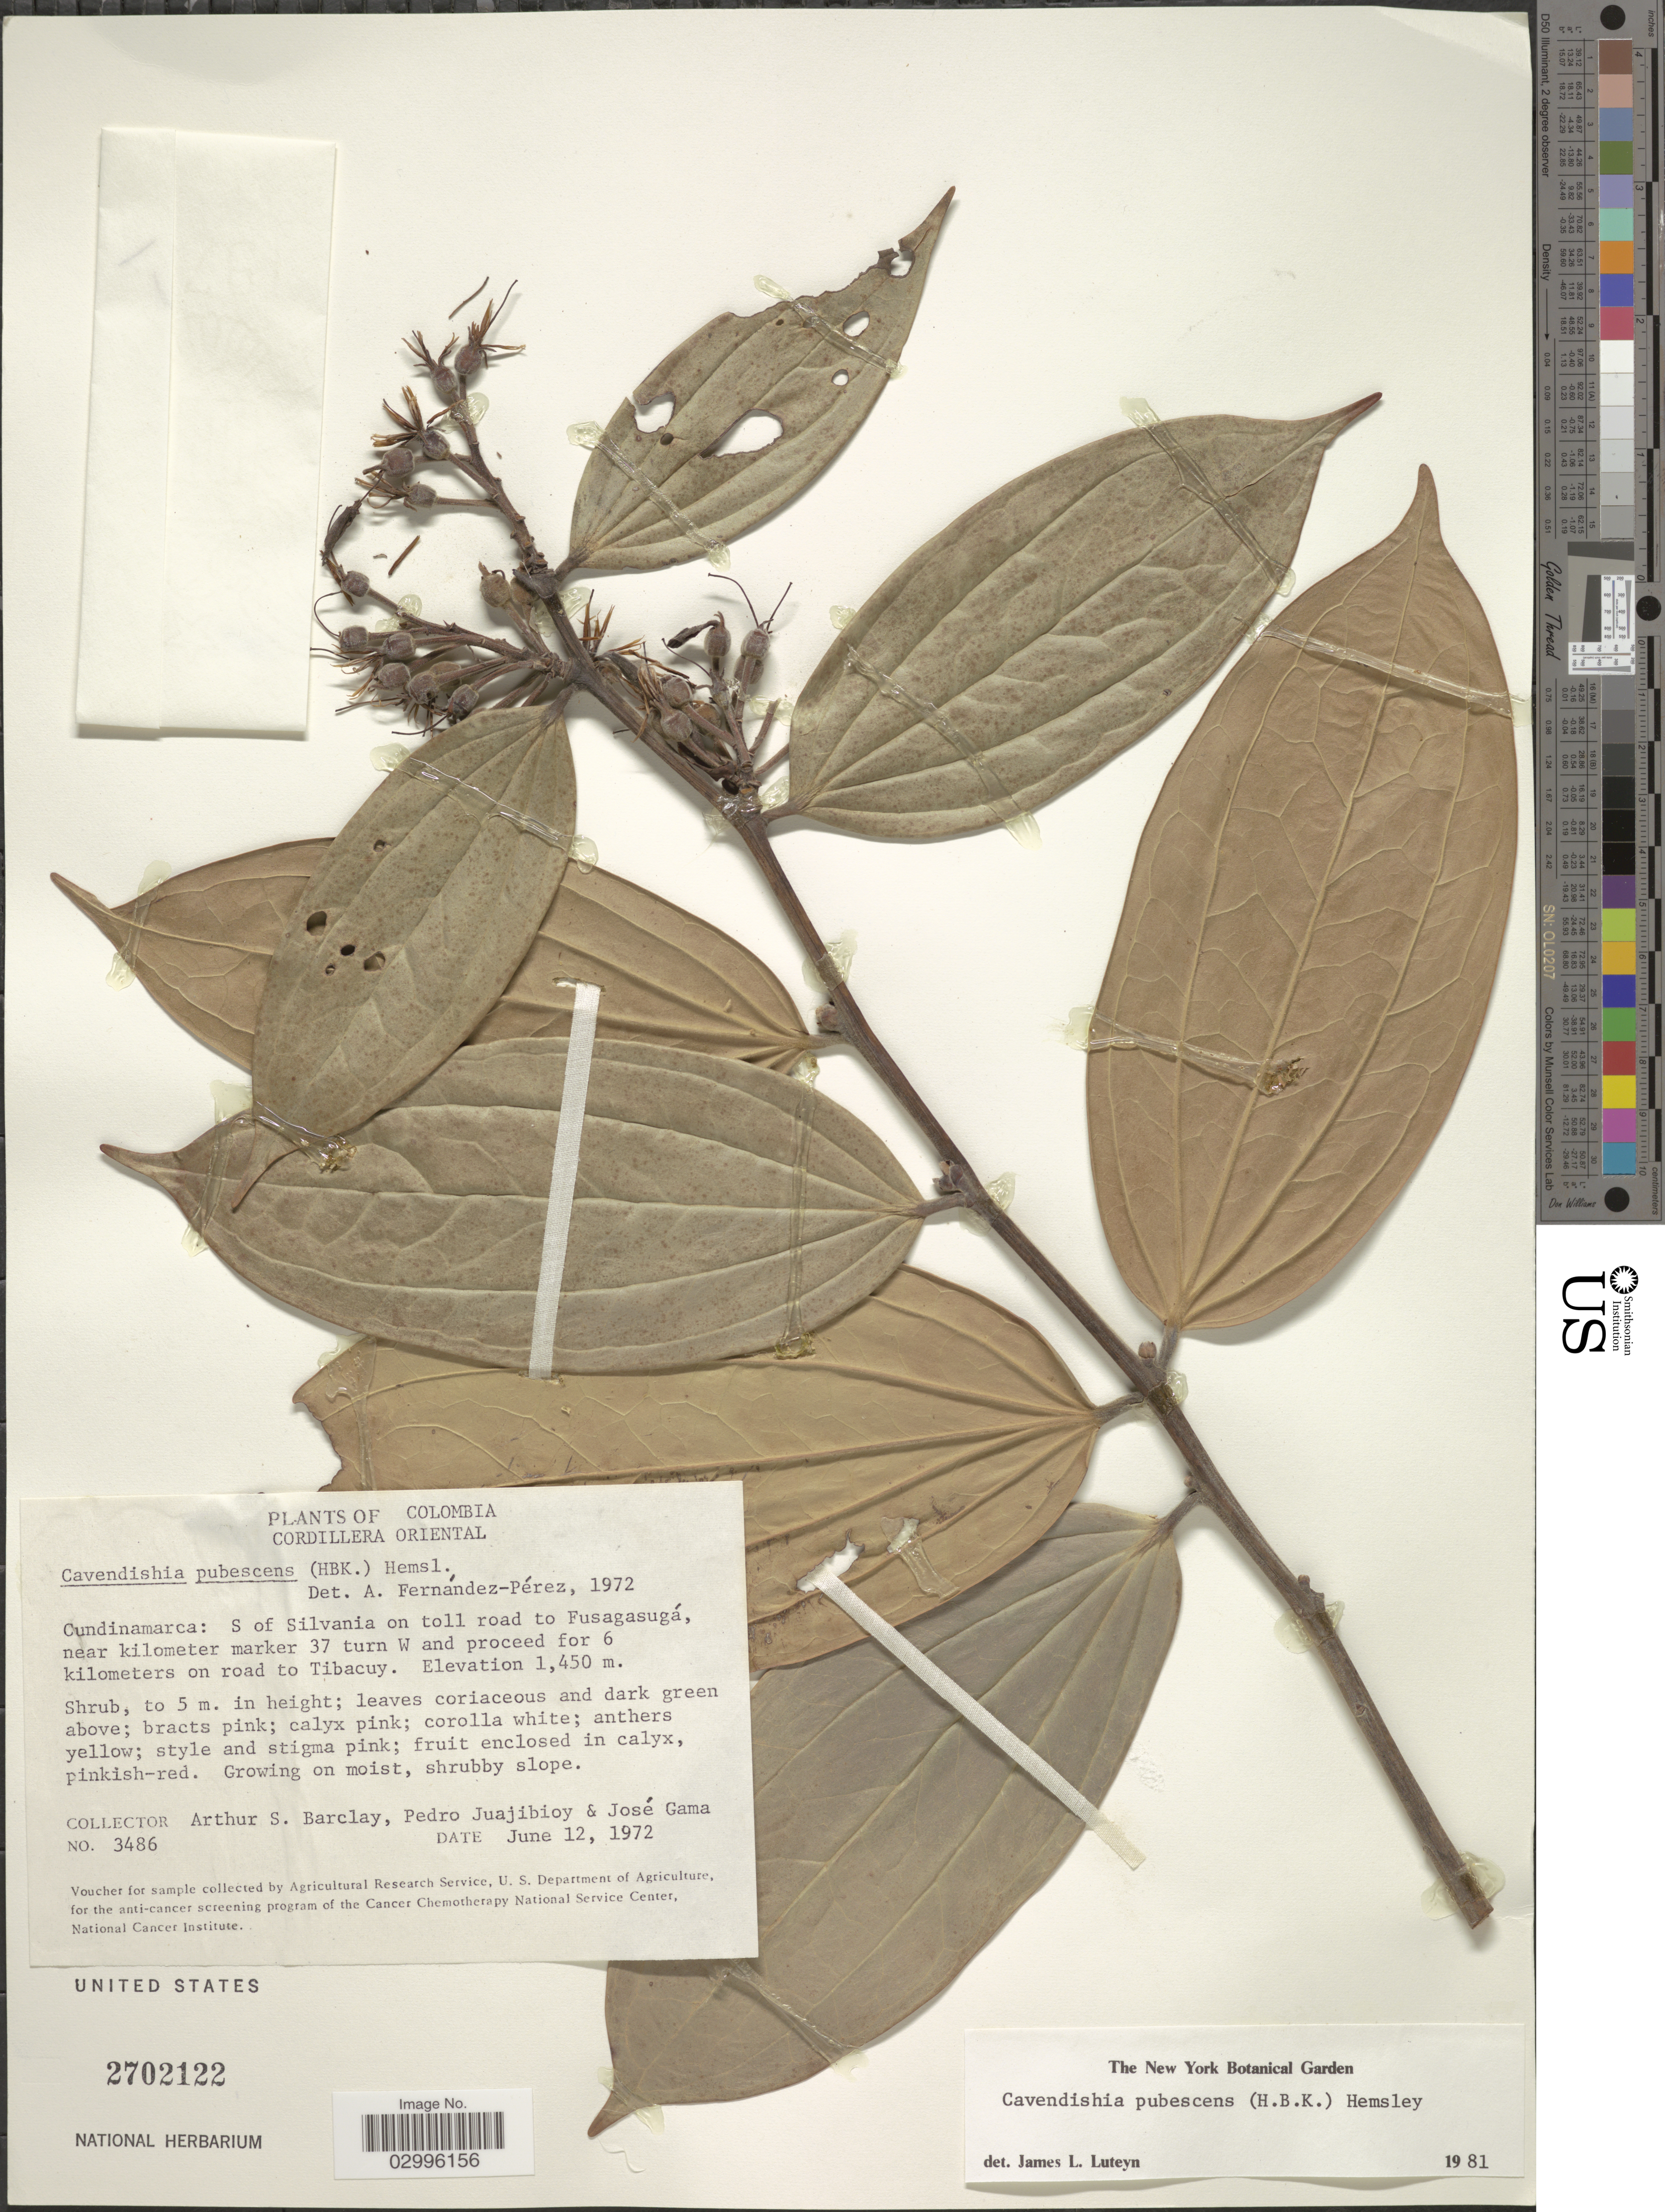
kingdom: Plantae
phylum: Tracheophyta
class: Magnoliopsida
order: Ericales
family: Ericaceae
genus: Cavendishia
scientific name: Cavendishia pubescens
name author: (Kunth) Hemsl.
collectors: A. S. Barclay, P. Juajibioy & J. Gama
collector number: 3486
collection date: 1972-06-12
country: Colombia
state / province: Cundinamarca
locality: Cordillera Oriental. S of Silvania on toll road to Fusagasugá, near kilomter marker 37 turn W and proceed for 6 kilometers on road to Tibacuy.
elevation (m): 1450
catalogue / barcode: US 2702122